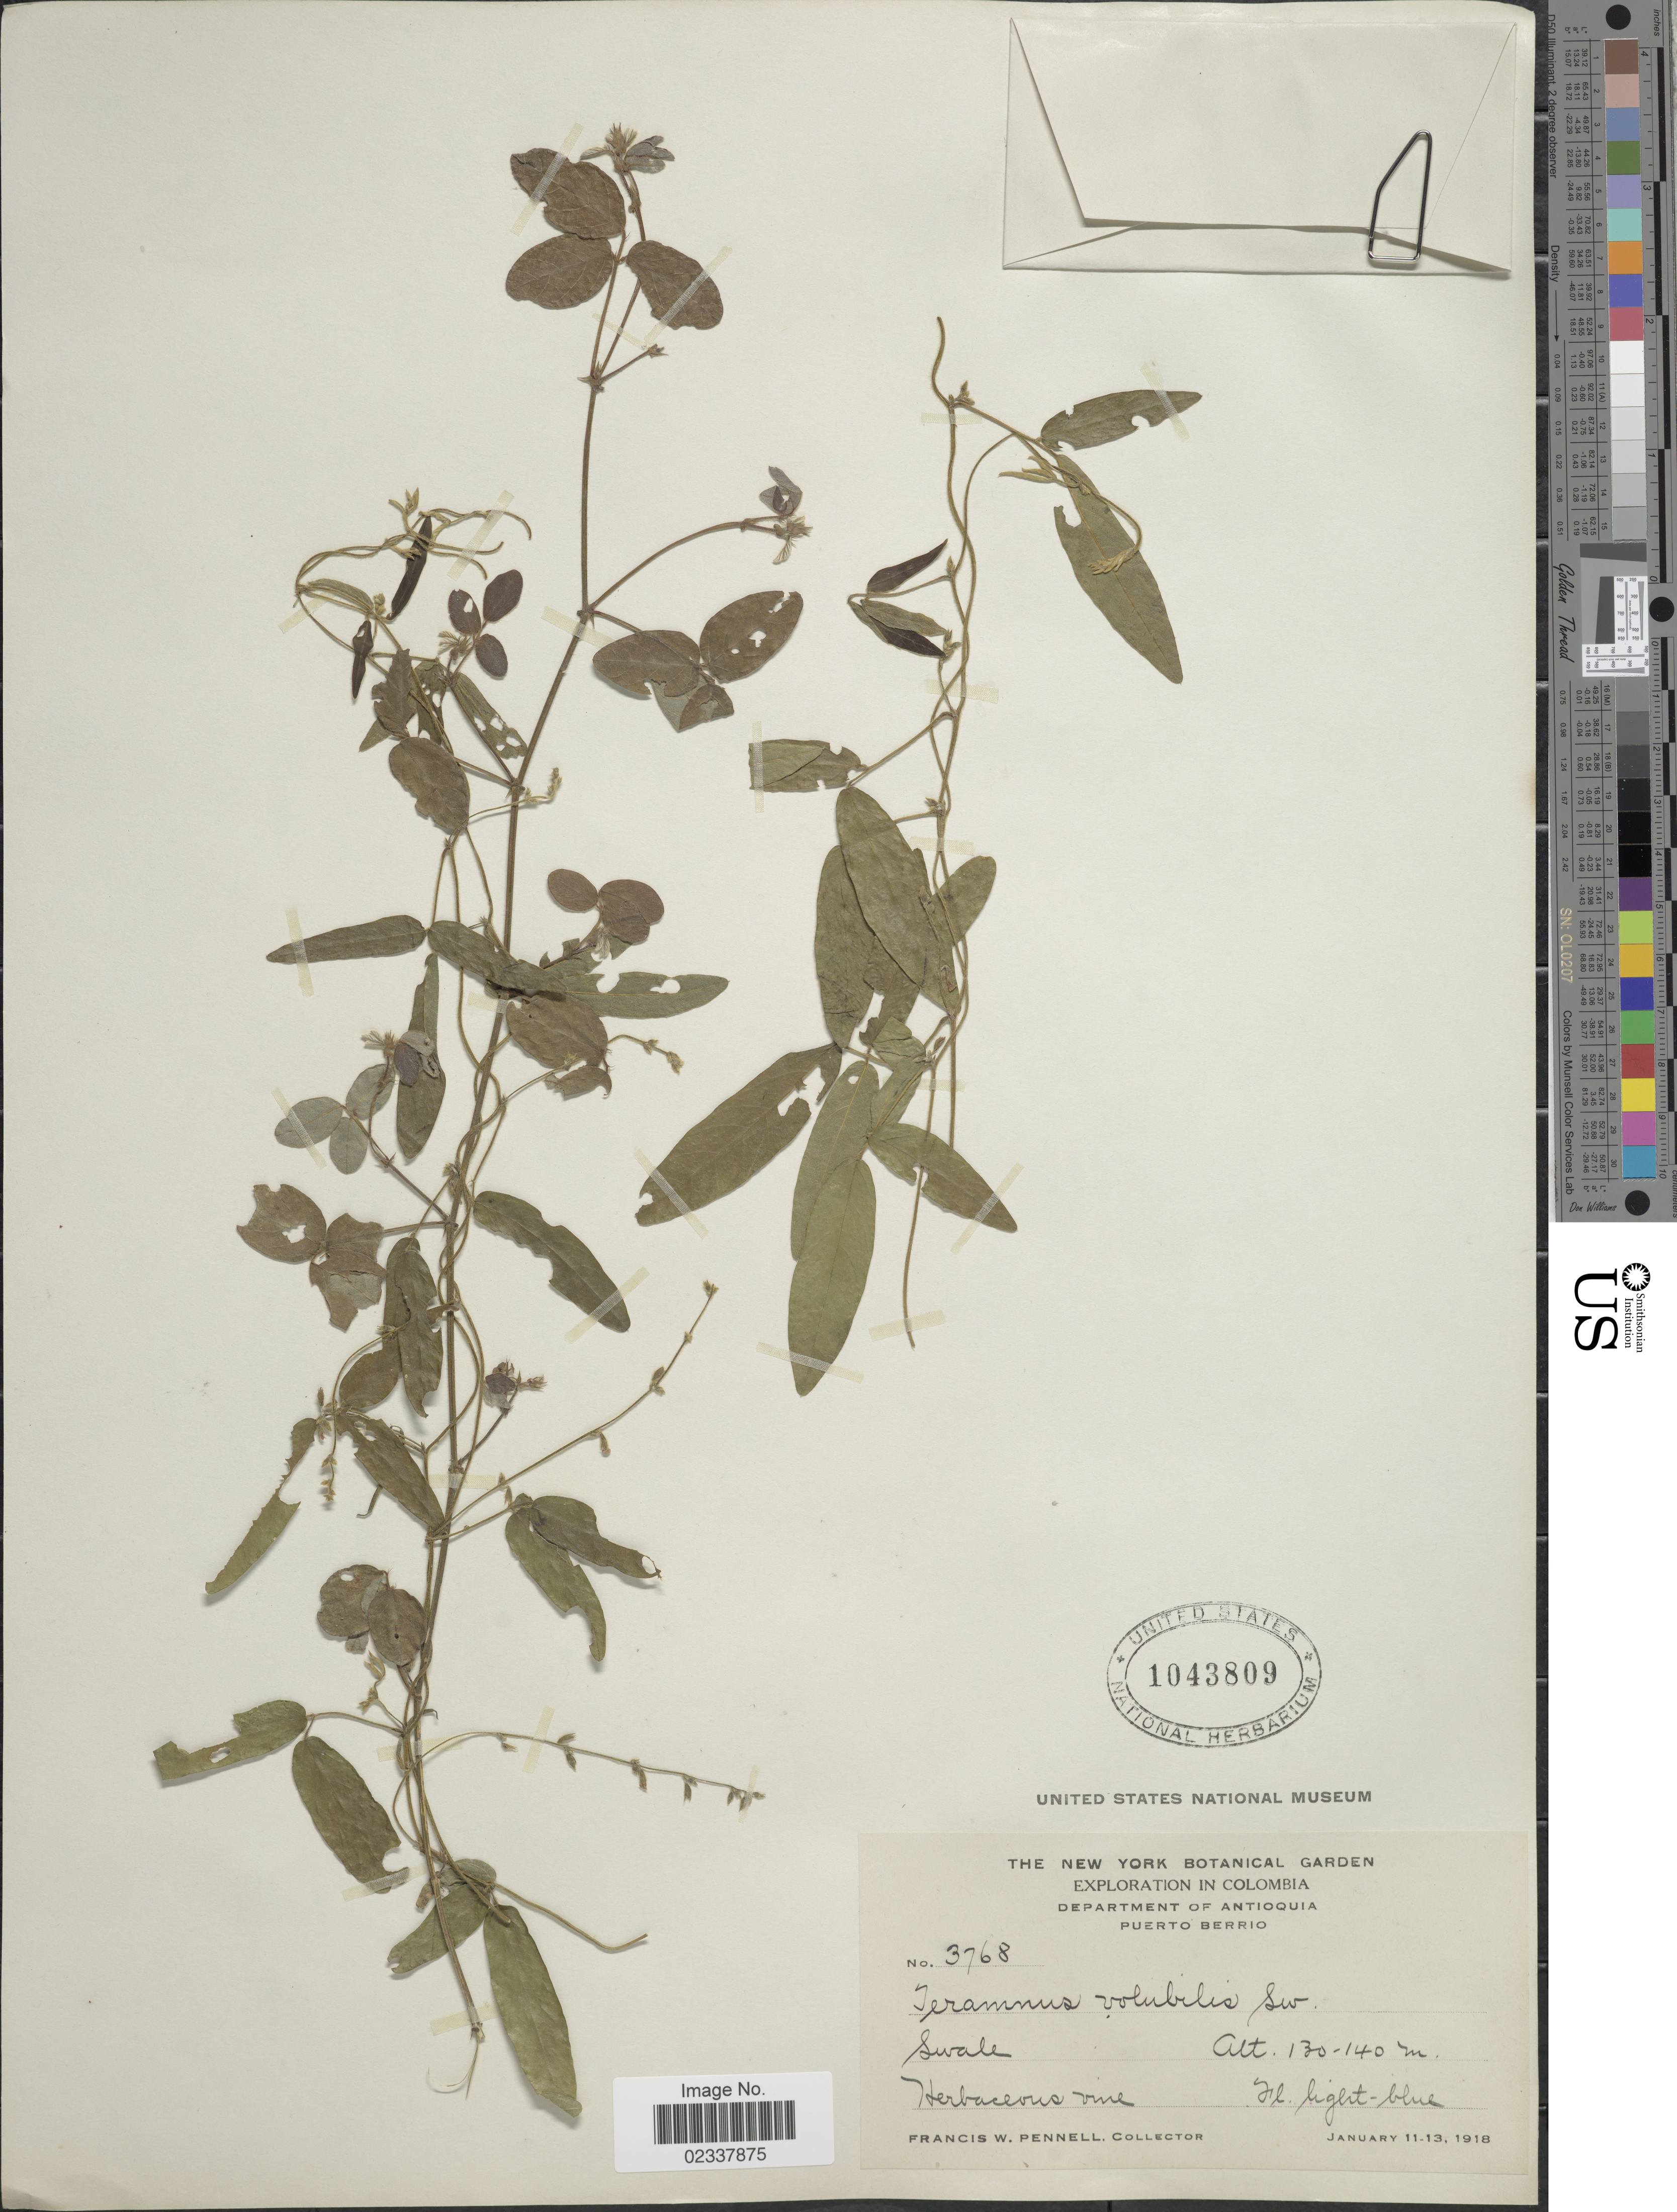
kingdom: Plantae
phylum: Tracheophyta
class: Magnoliopsida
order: Fabales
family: Fabaceae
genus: Teramnus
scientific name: Teramnus volubilis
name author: Sw.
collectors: F. W. Pennell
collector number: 3768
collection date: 1918-01-11/1918-01-13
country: Colombia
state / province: Antioquia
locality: Puerto Berrio, Swale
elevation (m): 130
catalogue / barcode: US 1043809